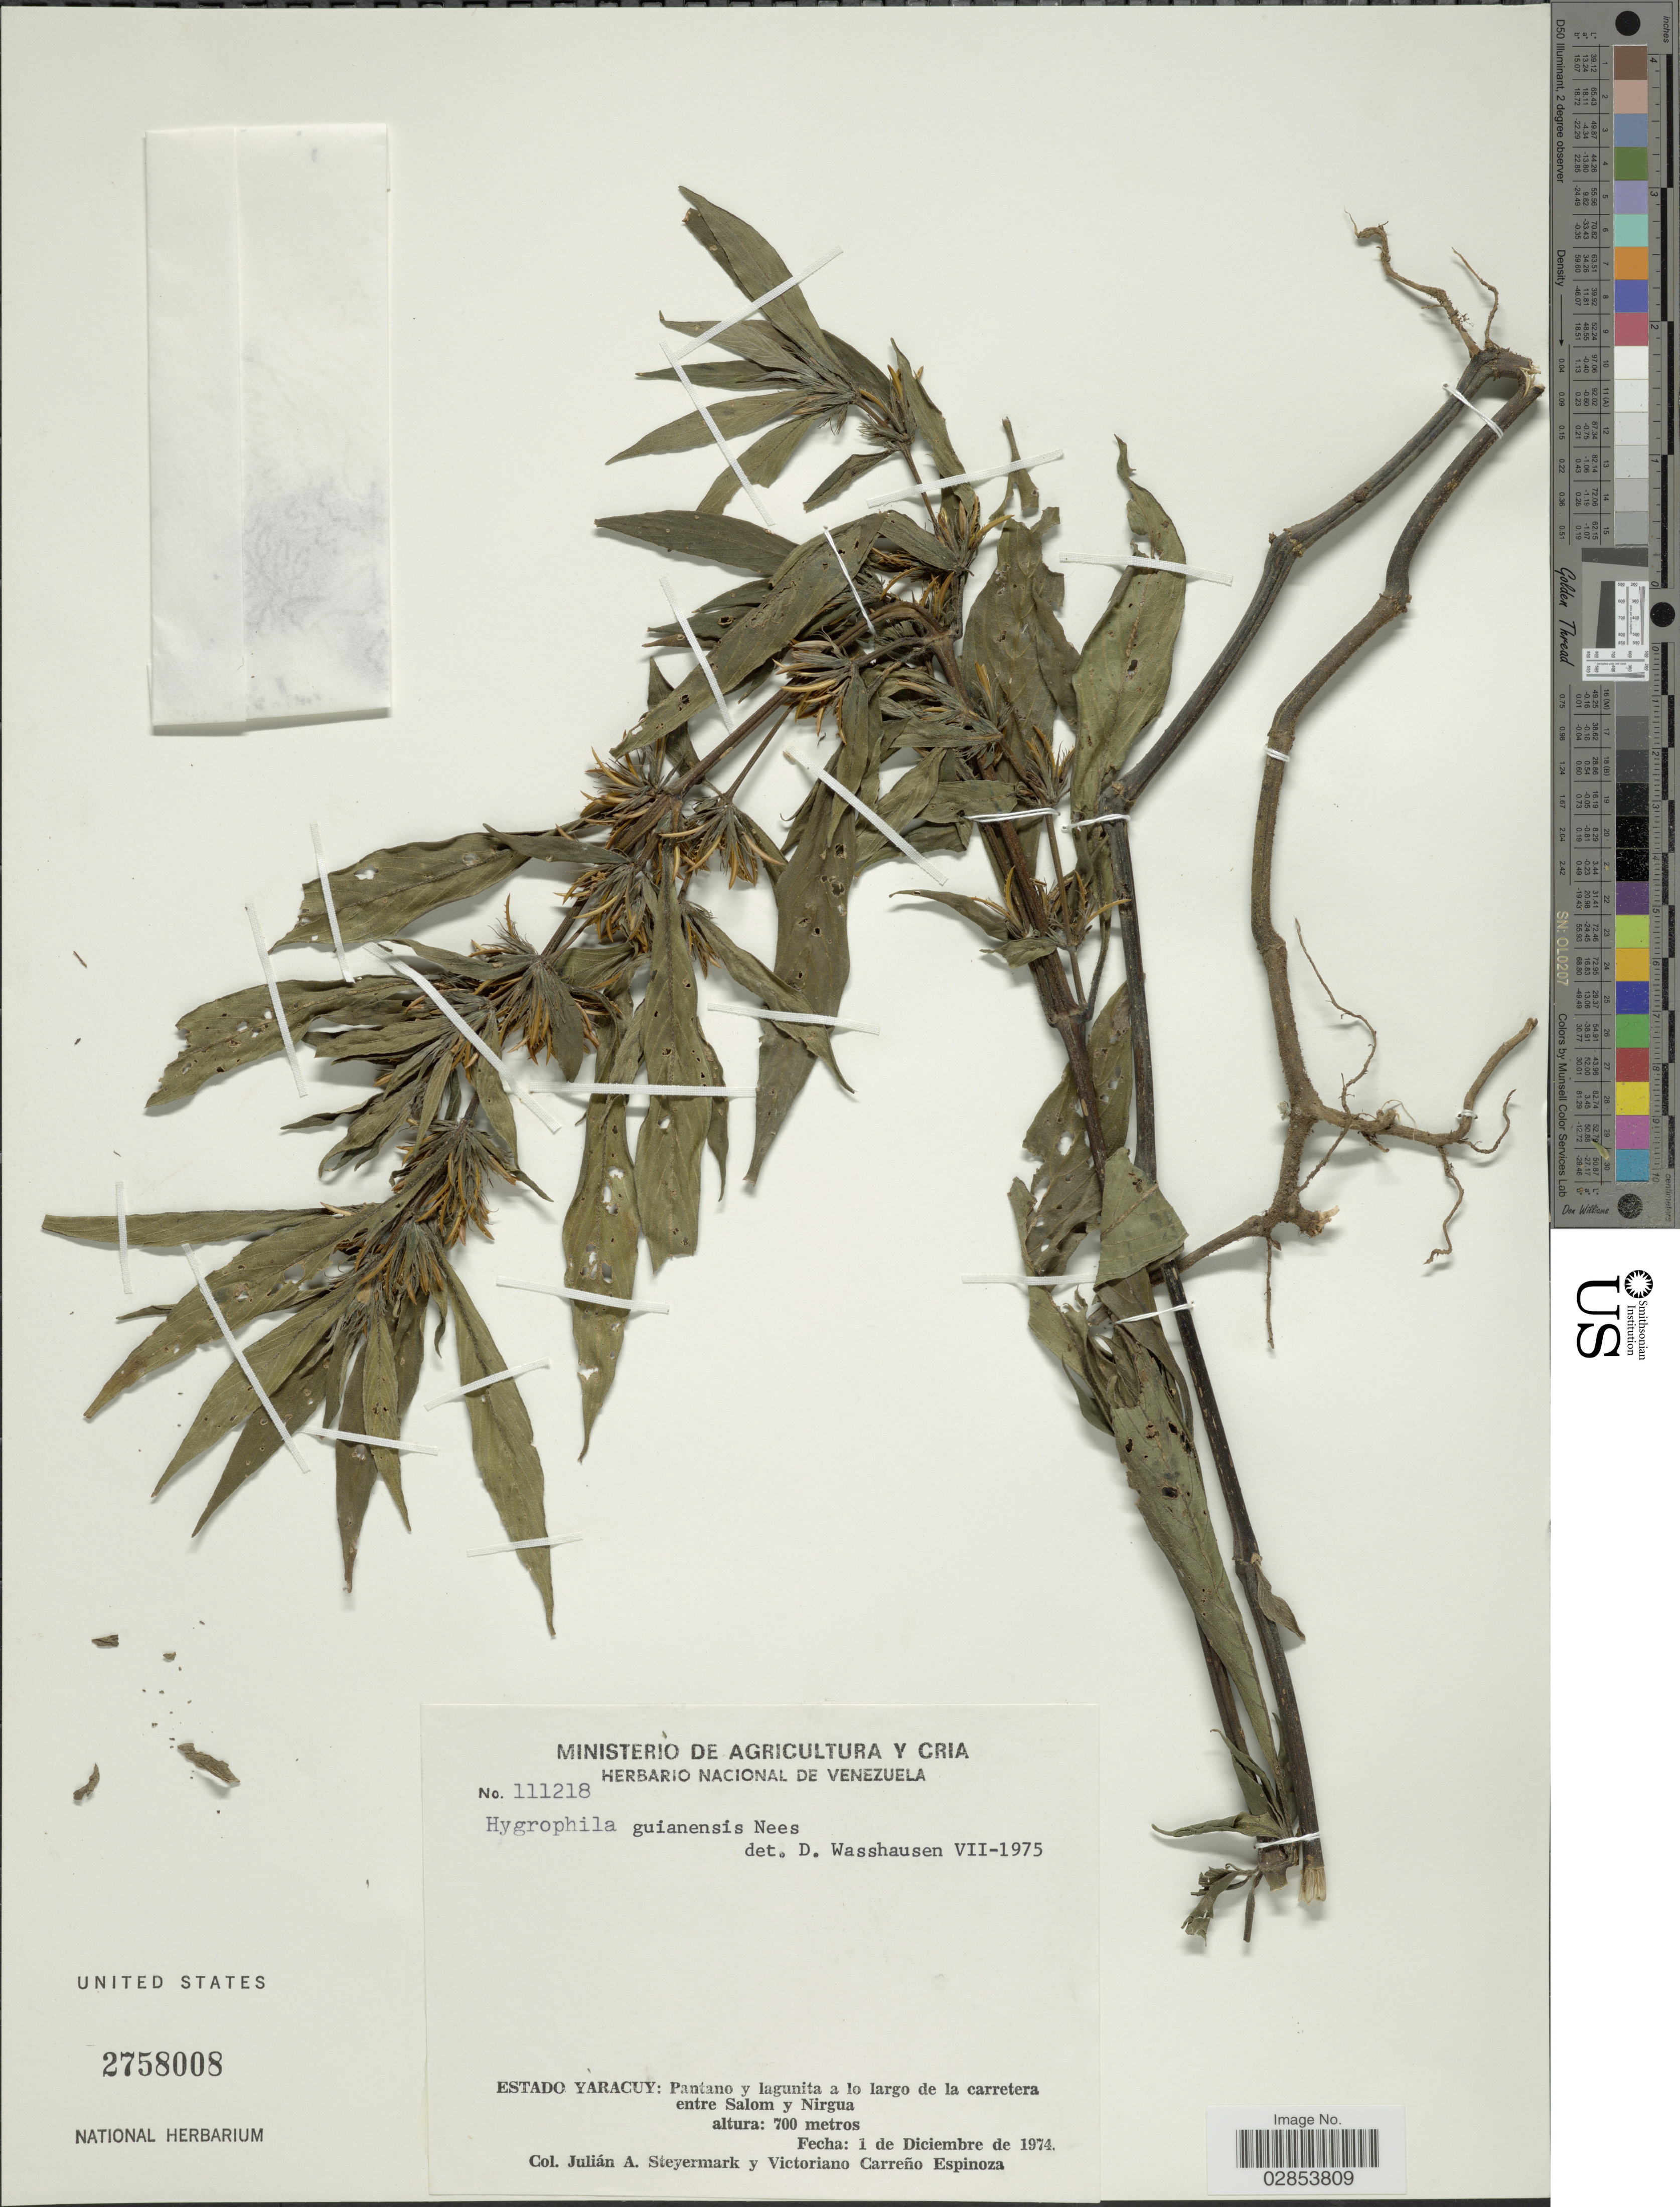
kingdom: Plantae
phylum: Tracheophyta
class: Magnoliopsida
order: Lamiales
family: Acanthaceae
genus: Hygrophila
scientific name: Hygrophila costata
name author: Nees & T. Nees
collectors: J. Steyermark & V. Carreño E.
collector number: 111218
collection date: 1974-12-01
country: Venezuela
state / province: Yaracuy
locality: Pantano y lagunita a lo largo de la carretera entre Salom y Nirgua.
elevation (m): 700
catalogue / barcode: US 2758008